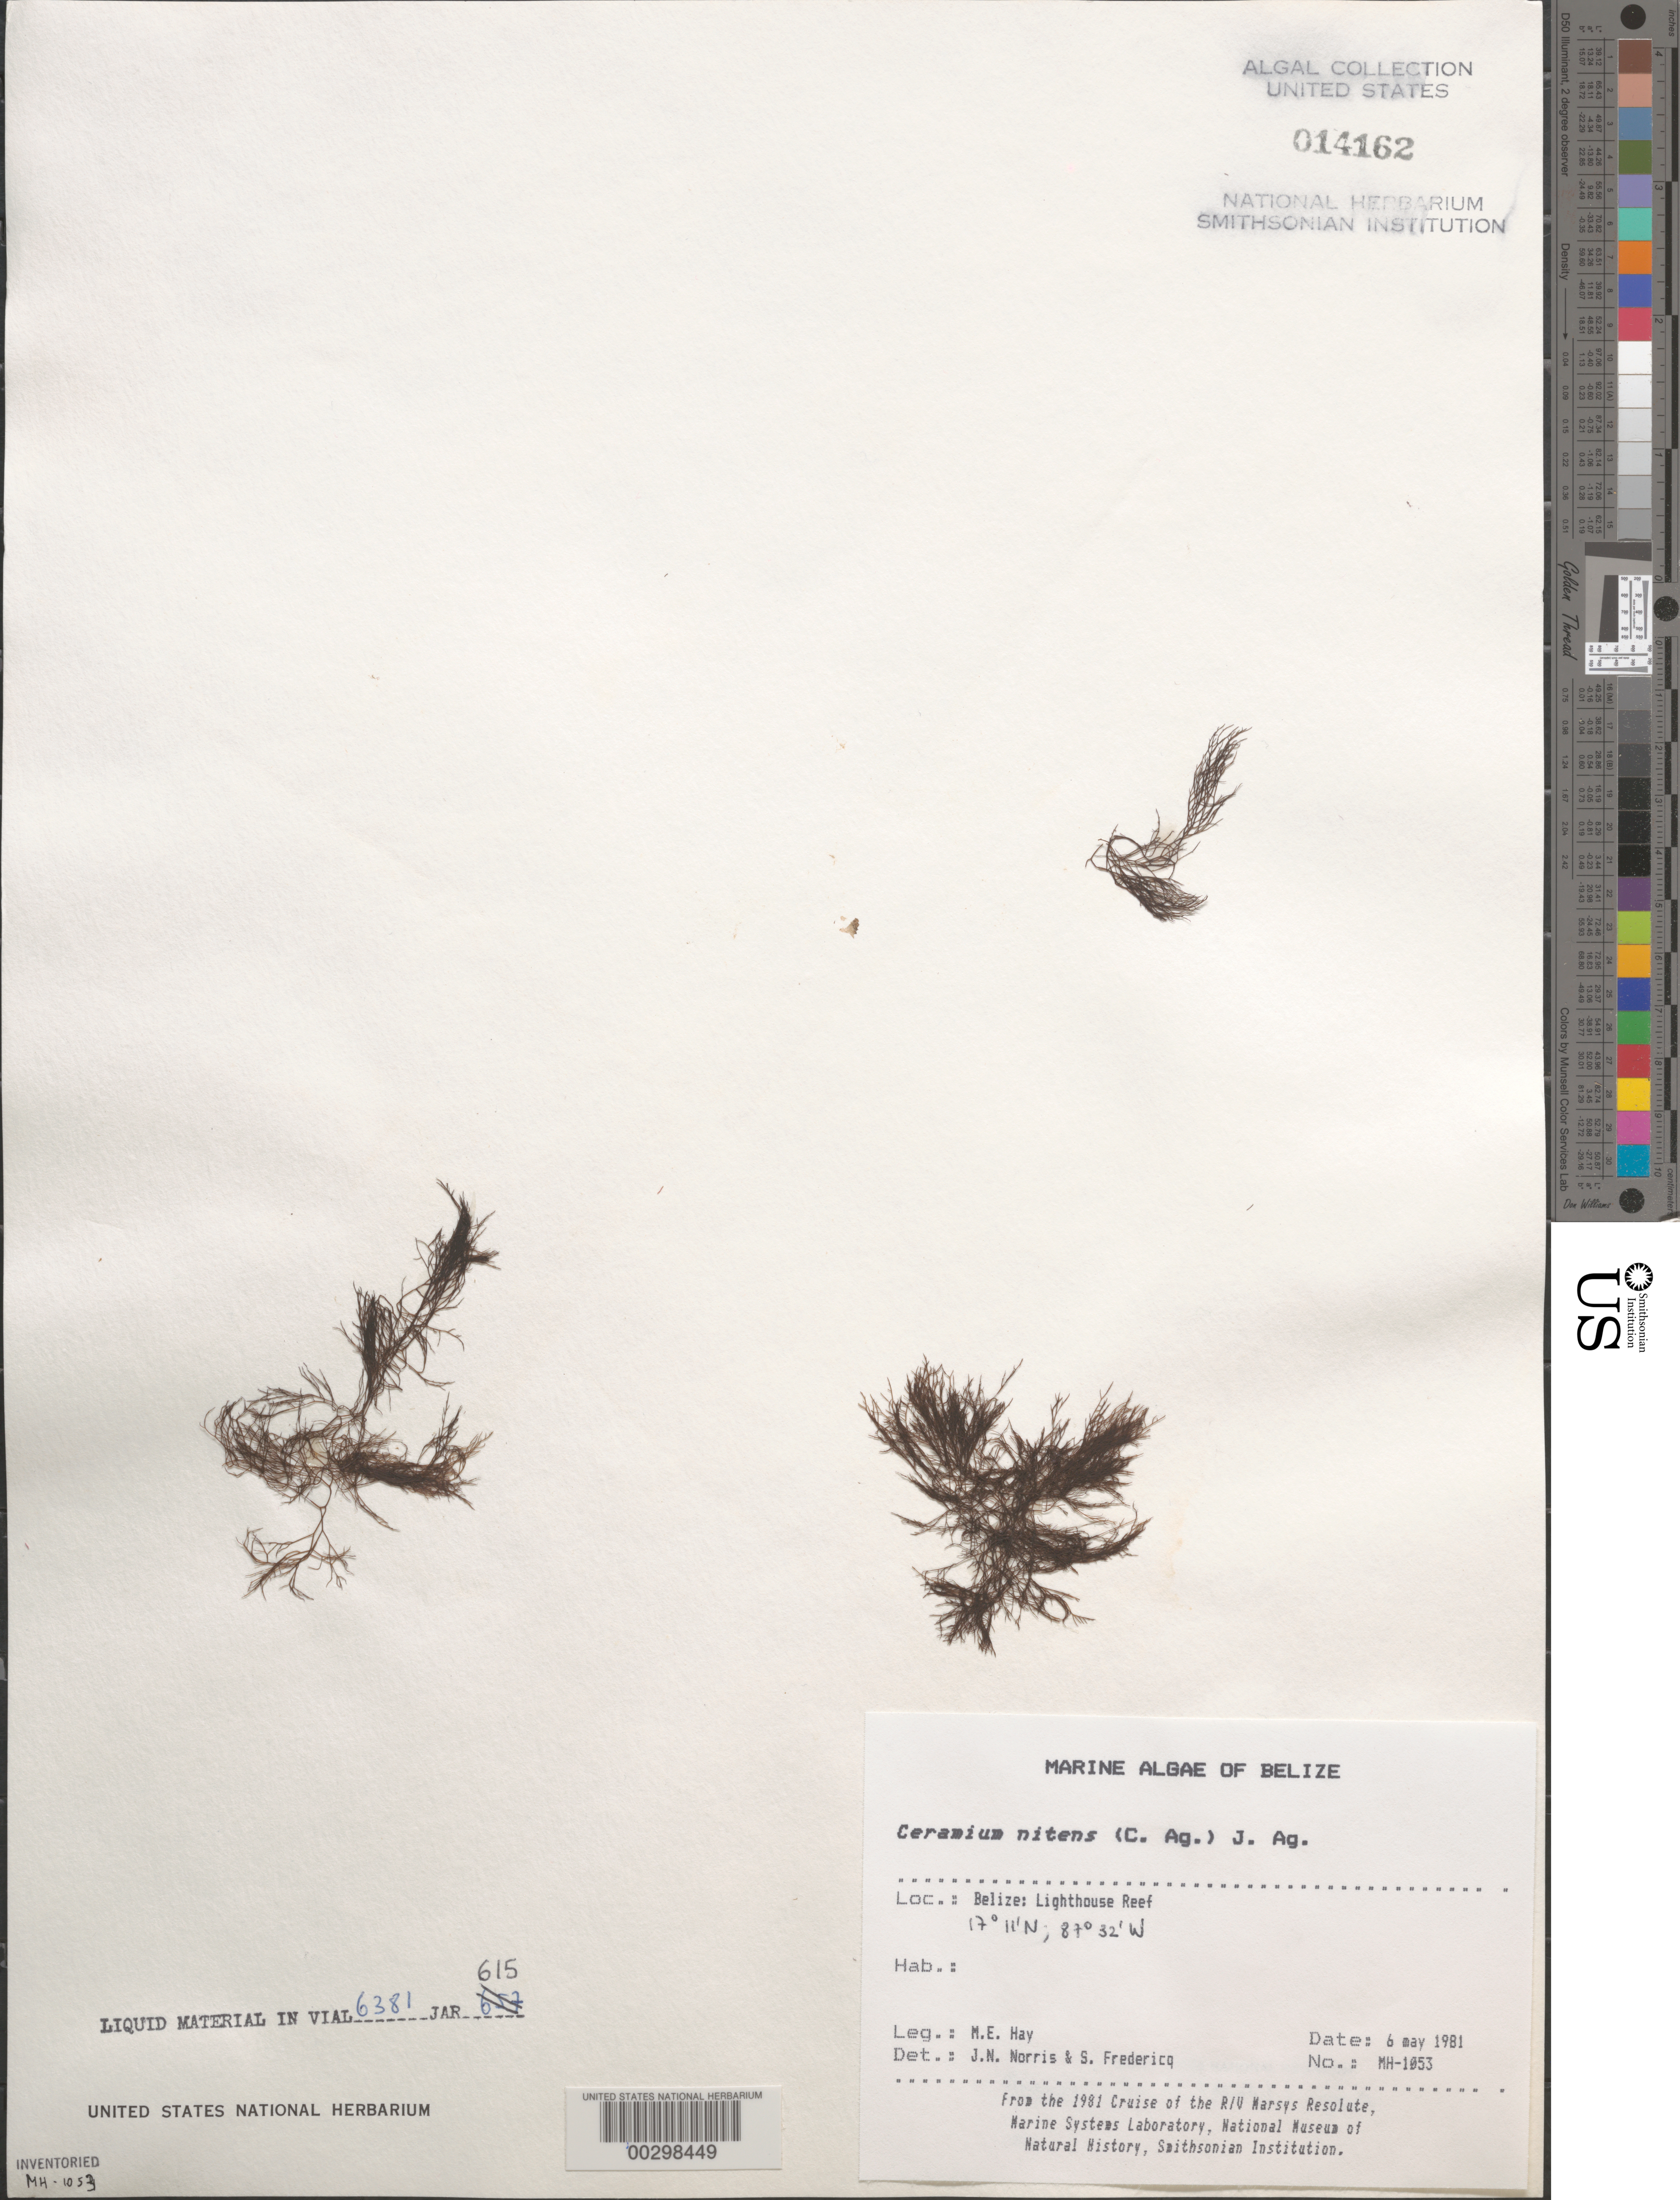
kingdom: Plantae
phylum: Rhodophyta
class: Florideophyceae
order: Ceramiales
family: Ceramiaceae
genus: Ceramium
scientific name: Ceramium nitens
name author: (C. Agardh) J. Agardh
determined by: Norris, J. N.; Fredericq, S.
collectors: M. E. Hay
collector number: MEH-1053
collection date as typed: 06 May 1981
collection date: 1981-05-06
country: Belize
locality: Lighthouse reef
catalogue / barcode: US 14162